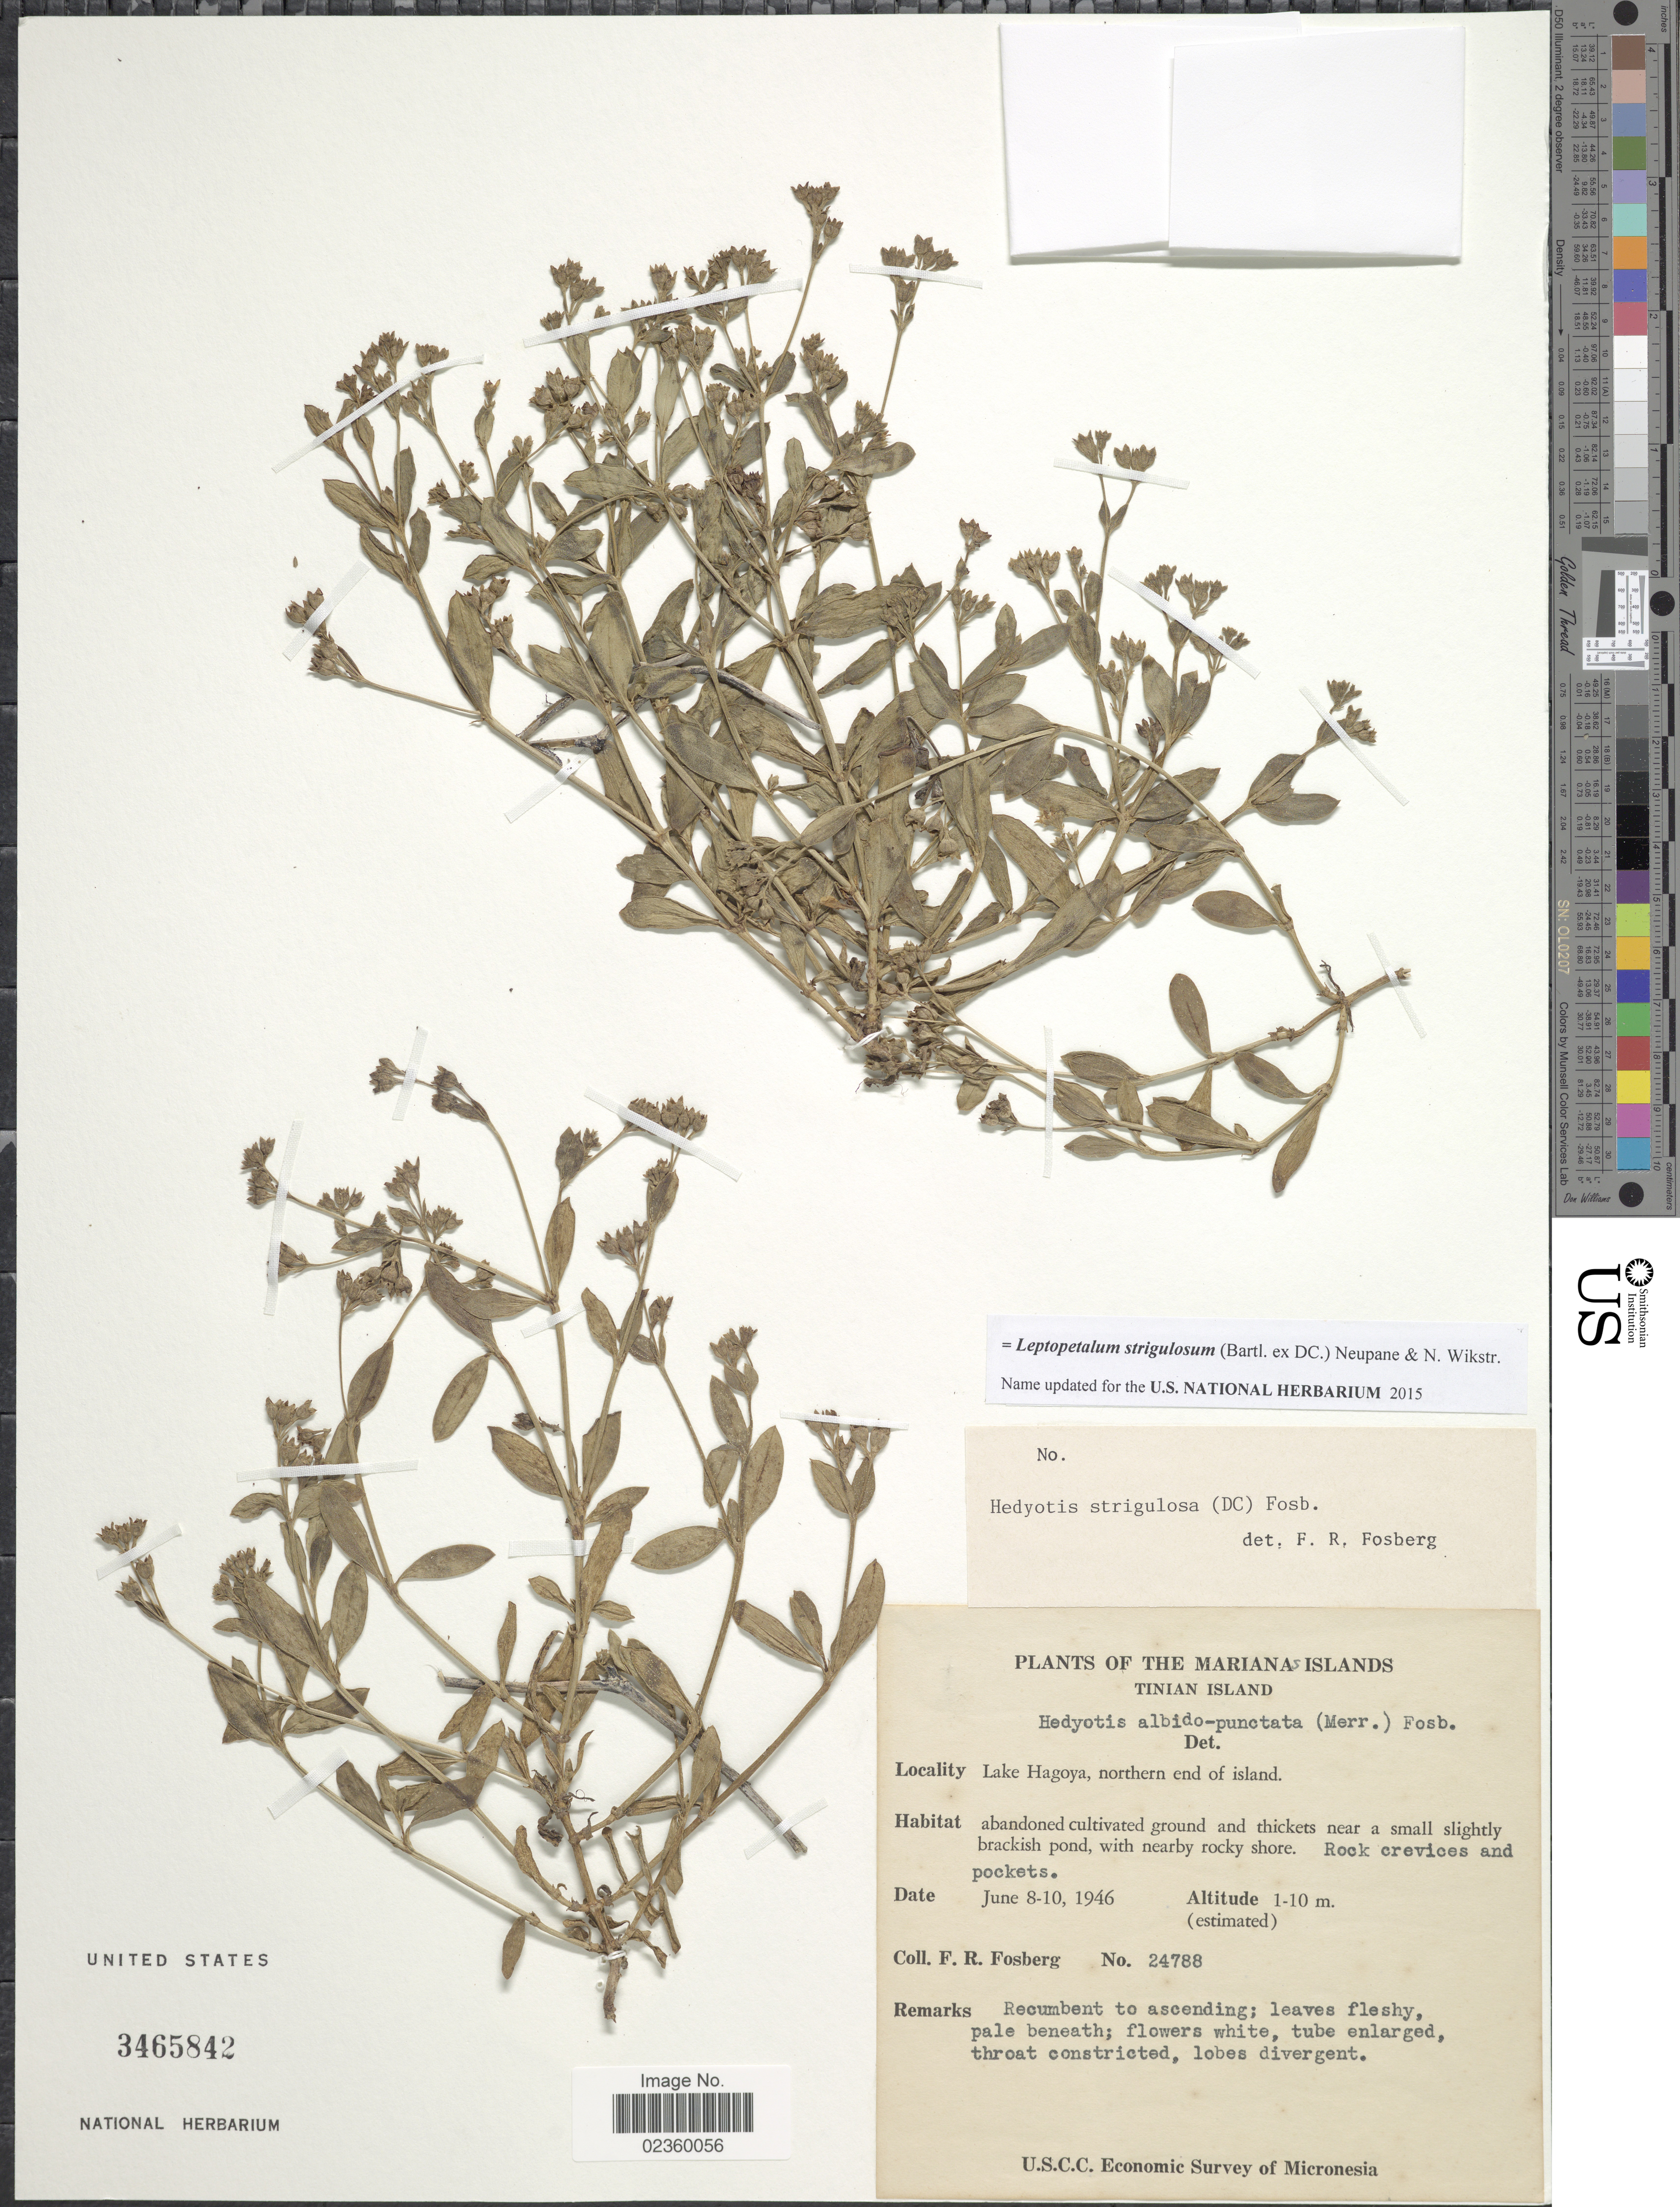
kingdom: Plantae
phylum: Tracheophyta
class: Magnoliopsida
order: Gentianales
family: Rubiaceae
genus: Leptopetalum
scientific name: Leptopetalum strigulosum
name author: (Bartl. ex DC.) Neupane & N. Wikstr.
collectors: F. R. Fosberg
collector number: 24788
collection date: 1946-06-08/1946-06-10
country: Northern Mariana Islands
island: Tinian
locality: Tinian Island. Lake Hagoya, northern end of island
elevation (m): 1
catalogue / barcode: US 3465842